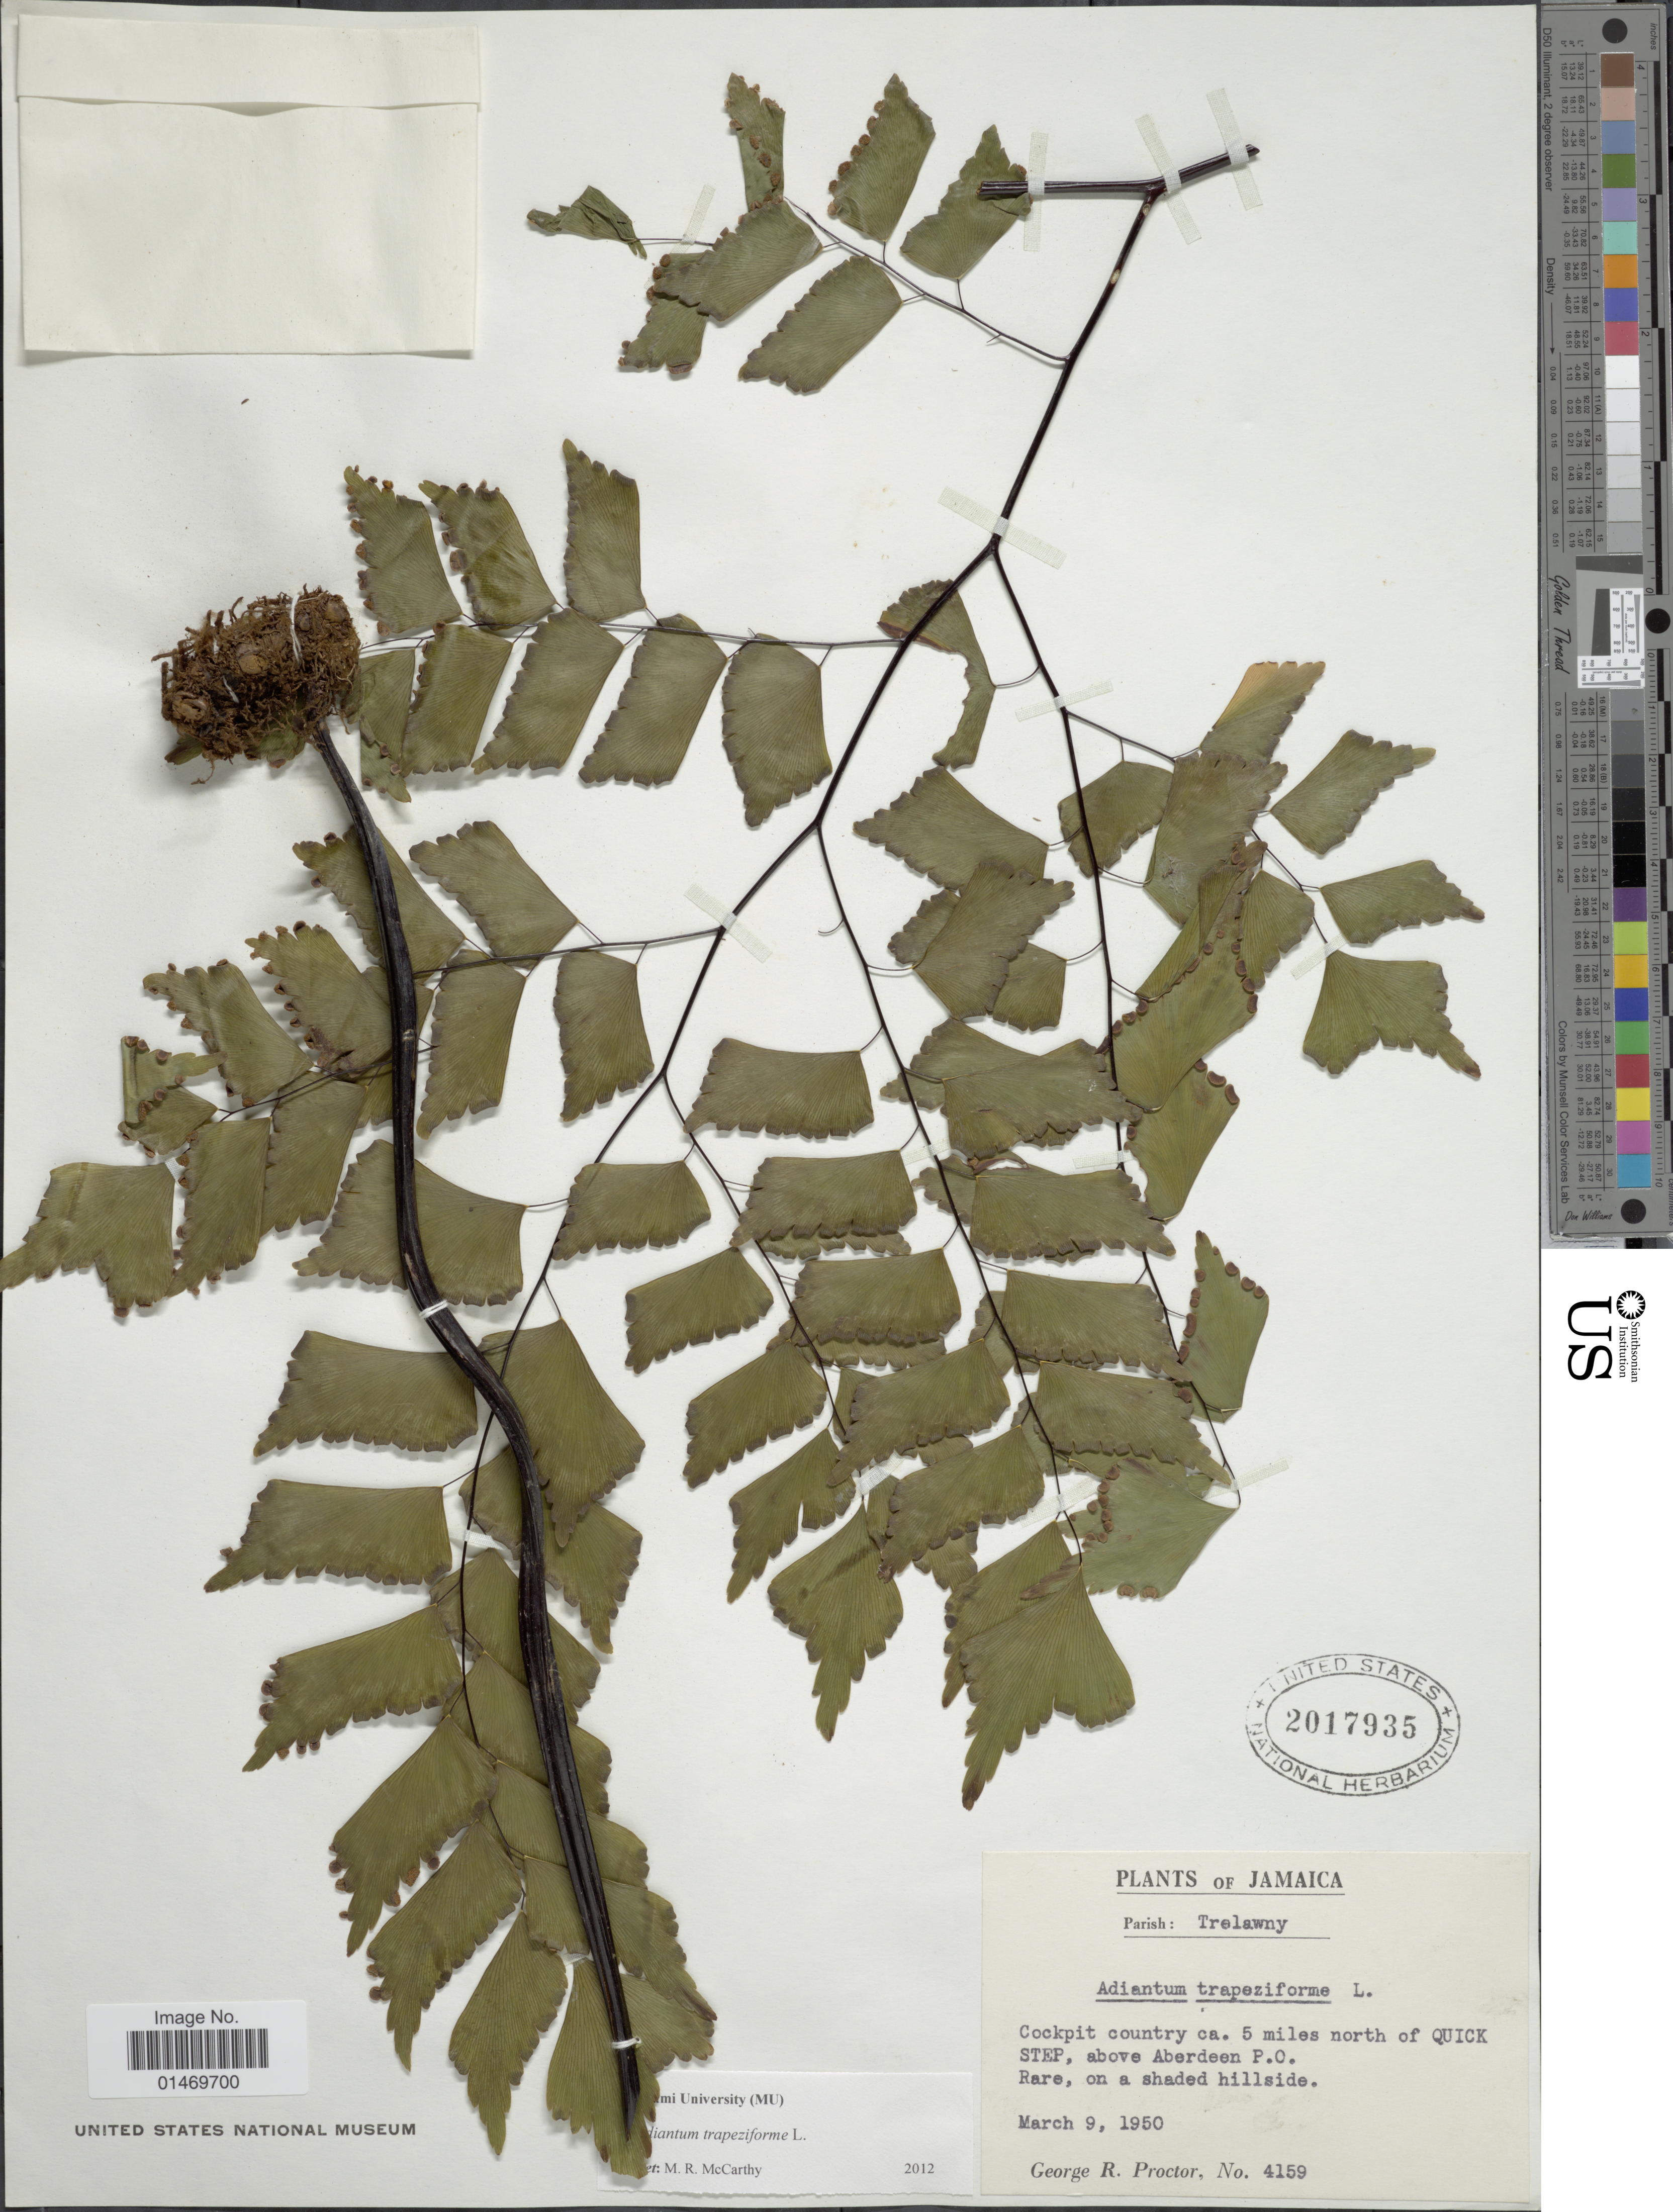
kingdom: Plantae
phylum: Tracheophyta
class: Polypodiopsida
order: Polypodiales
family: Pteridaceae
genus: Adiantum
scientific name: Adiantum trapeziforme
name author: L.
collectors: G. R. Proctor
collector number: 4159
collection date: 1950-03-09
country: Jamaica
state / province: Trelawny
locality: Jamaica, Cockpit country ca. 5 miles north of Quick Step, above Abderdeen P.O. rare, on a shaded hillside.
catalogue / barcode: US 2017935